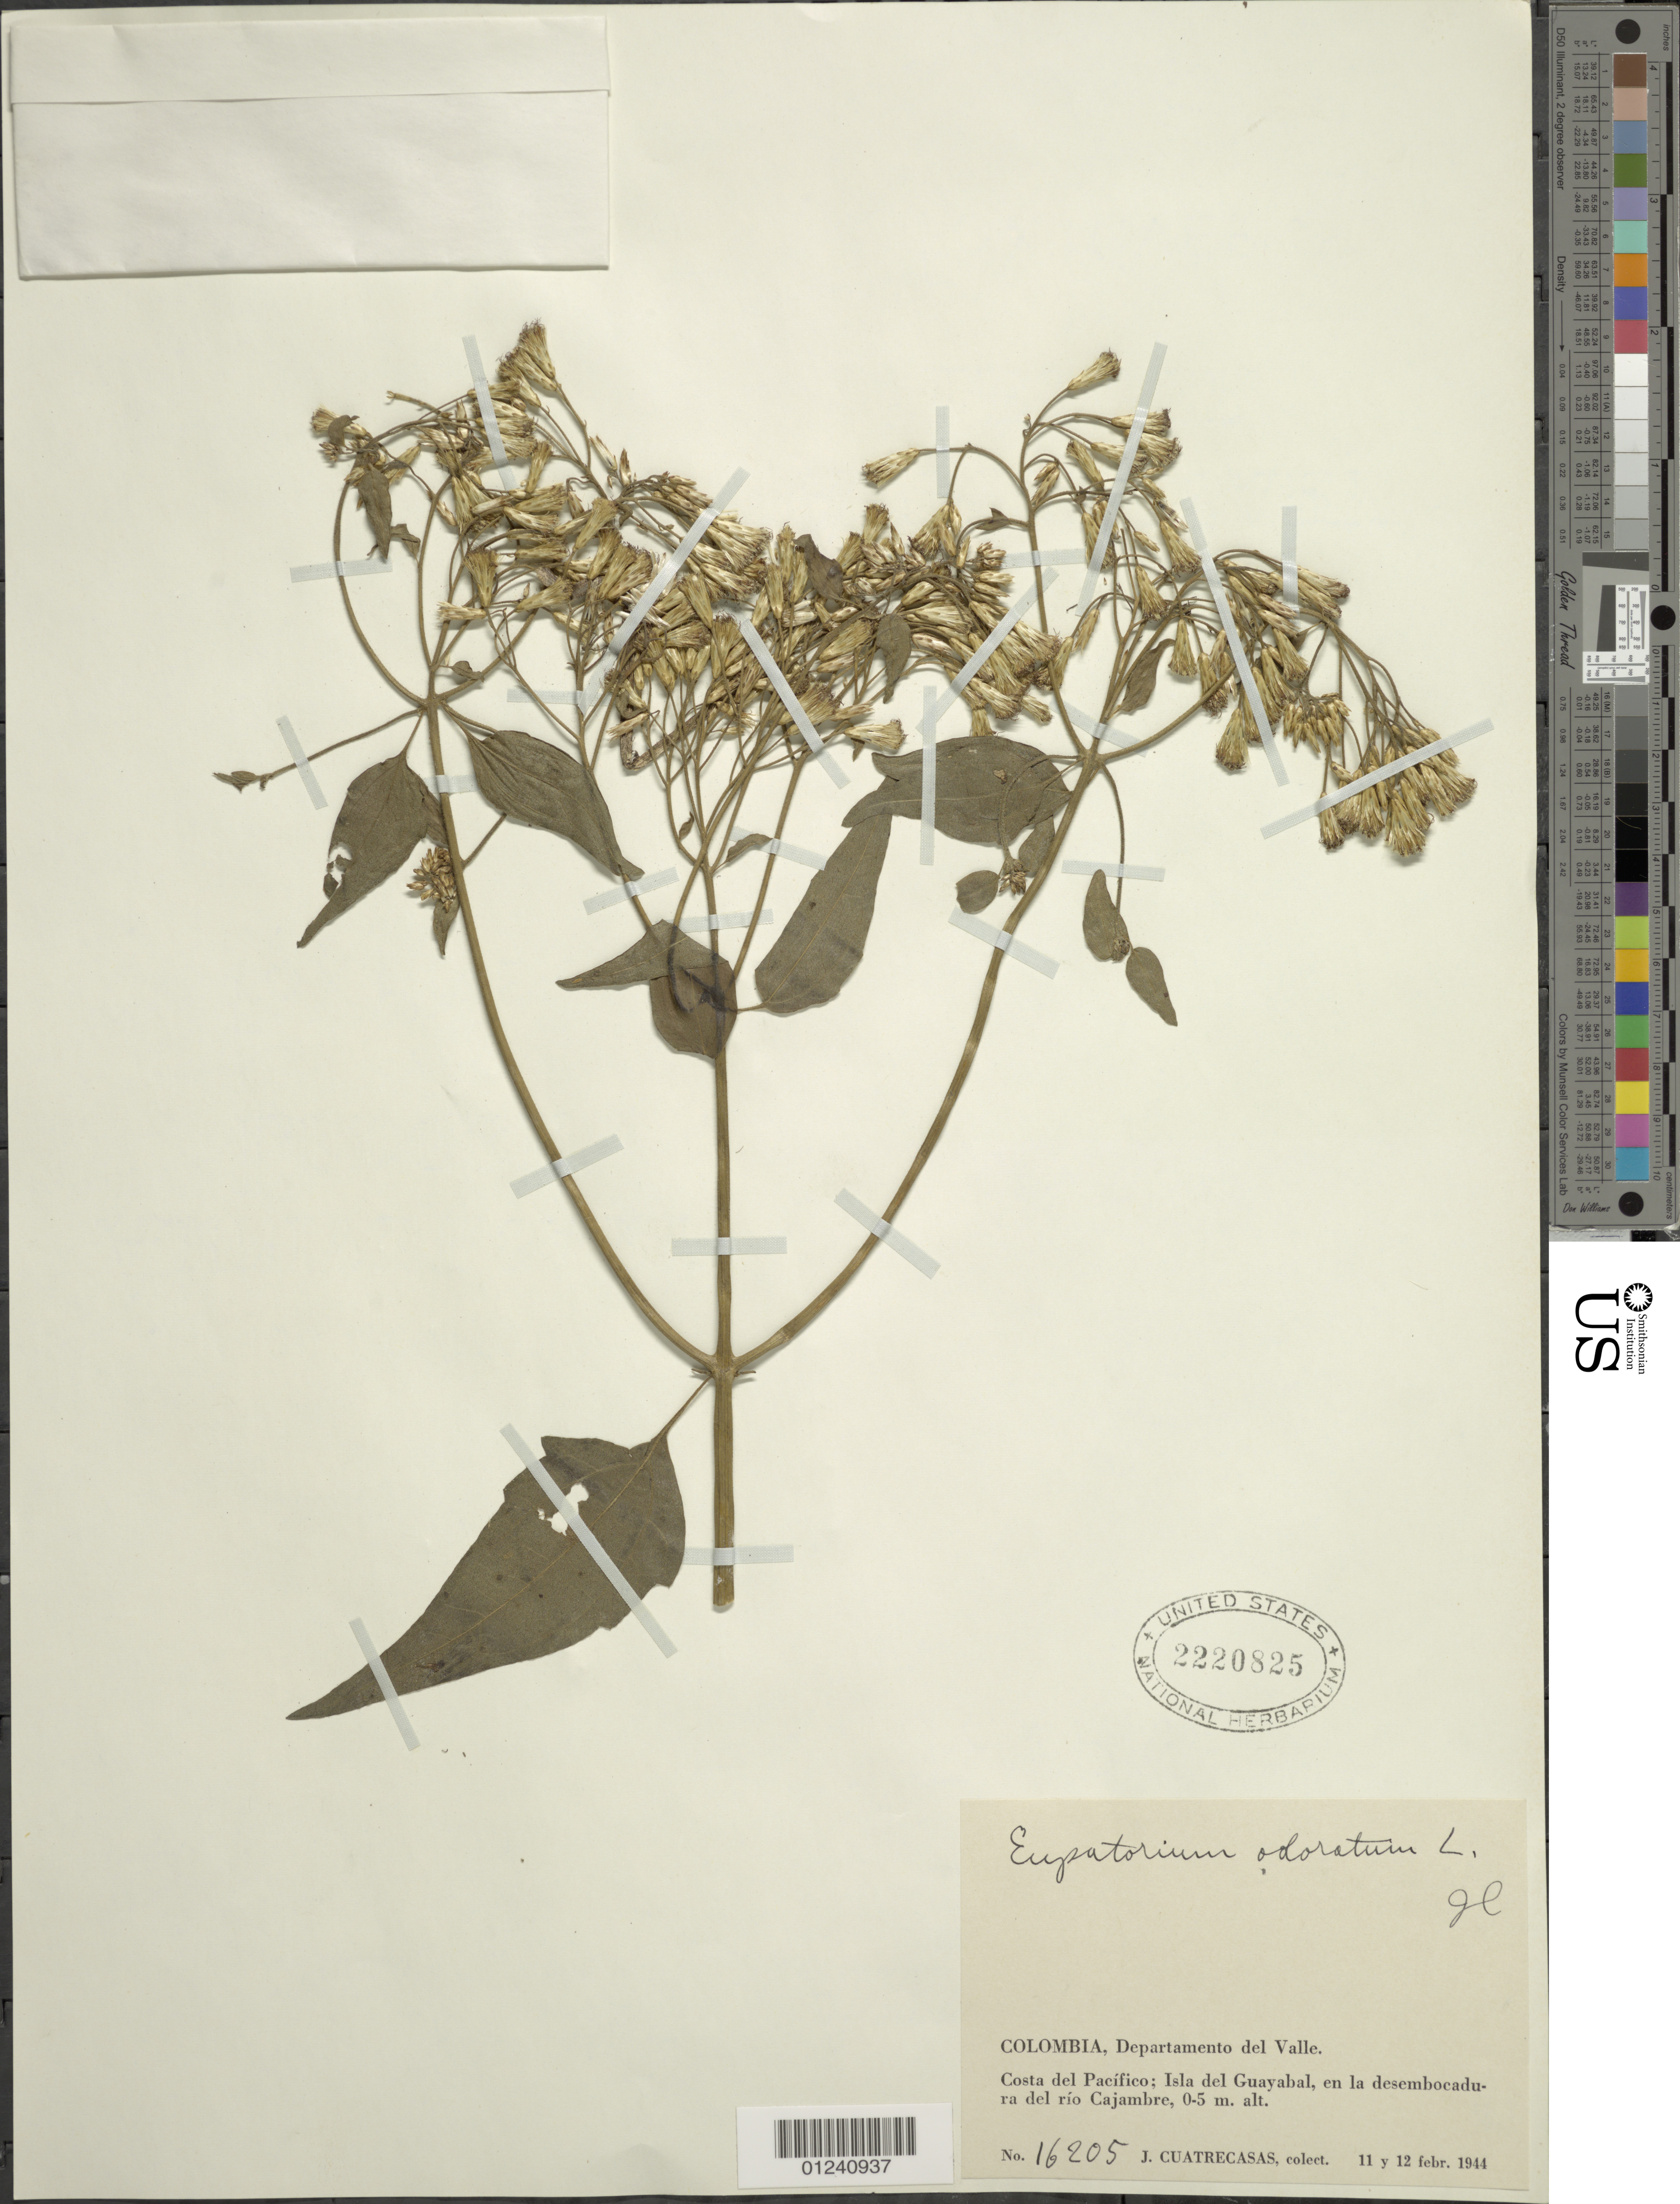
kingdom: Plantae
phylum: Tracheophyta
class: Magnoliopsida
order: Asterales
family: Asteraceae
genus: Chromolaena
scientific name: Chromolaena barranquillensis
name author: (Hieron.) R.M. King & H. Rob.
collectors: J. Cuatrecasas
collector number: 16205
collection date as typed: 11-12 Feb 1944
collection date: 1944-02-11/1944-02-12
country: Colombia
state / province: Valle del Cauca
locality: Costa del Pacífico; Isla del Guayabal, en la desembocadura del río Cajambre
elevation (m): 0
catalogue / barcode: US 2220825